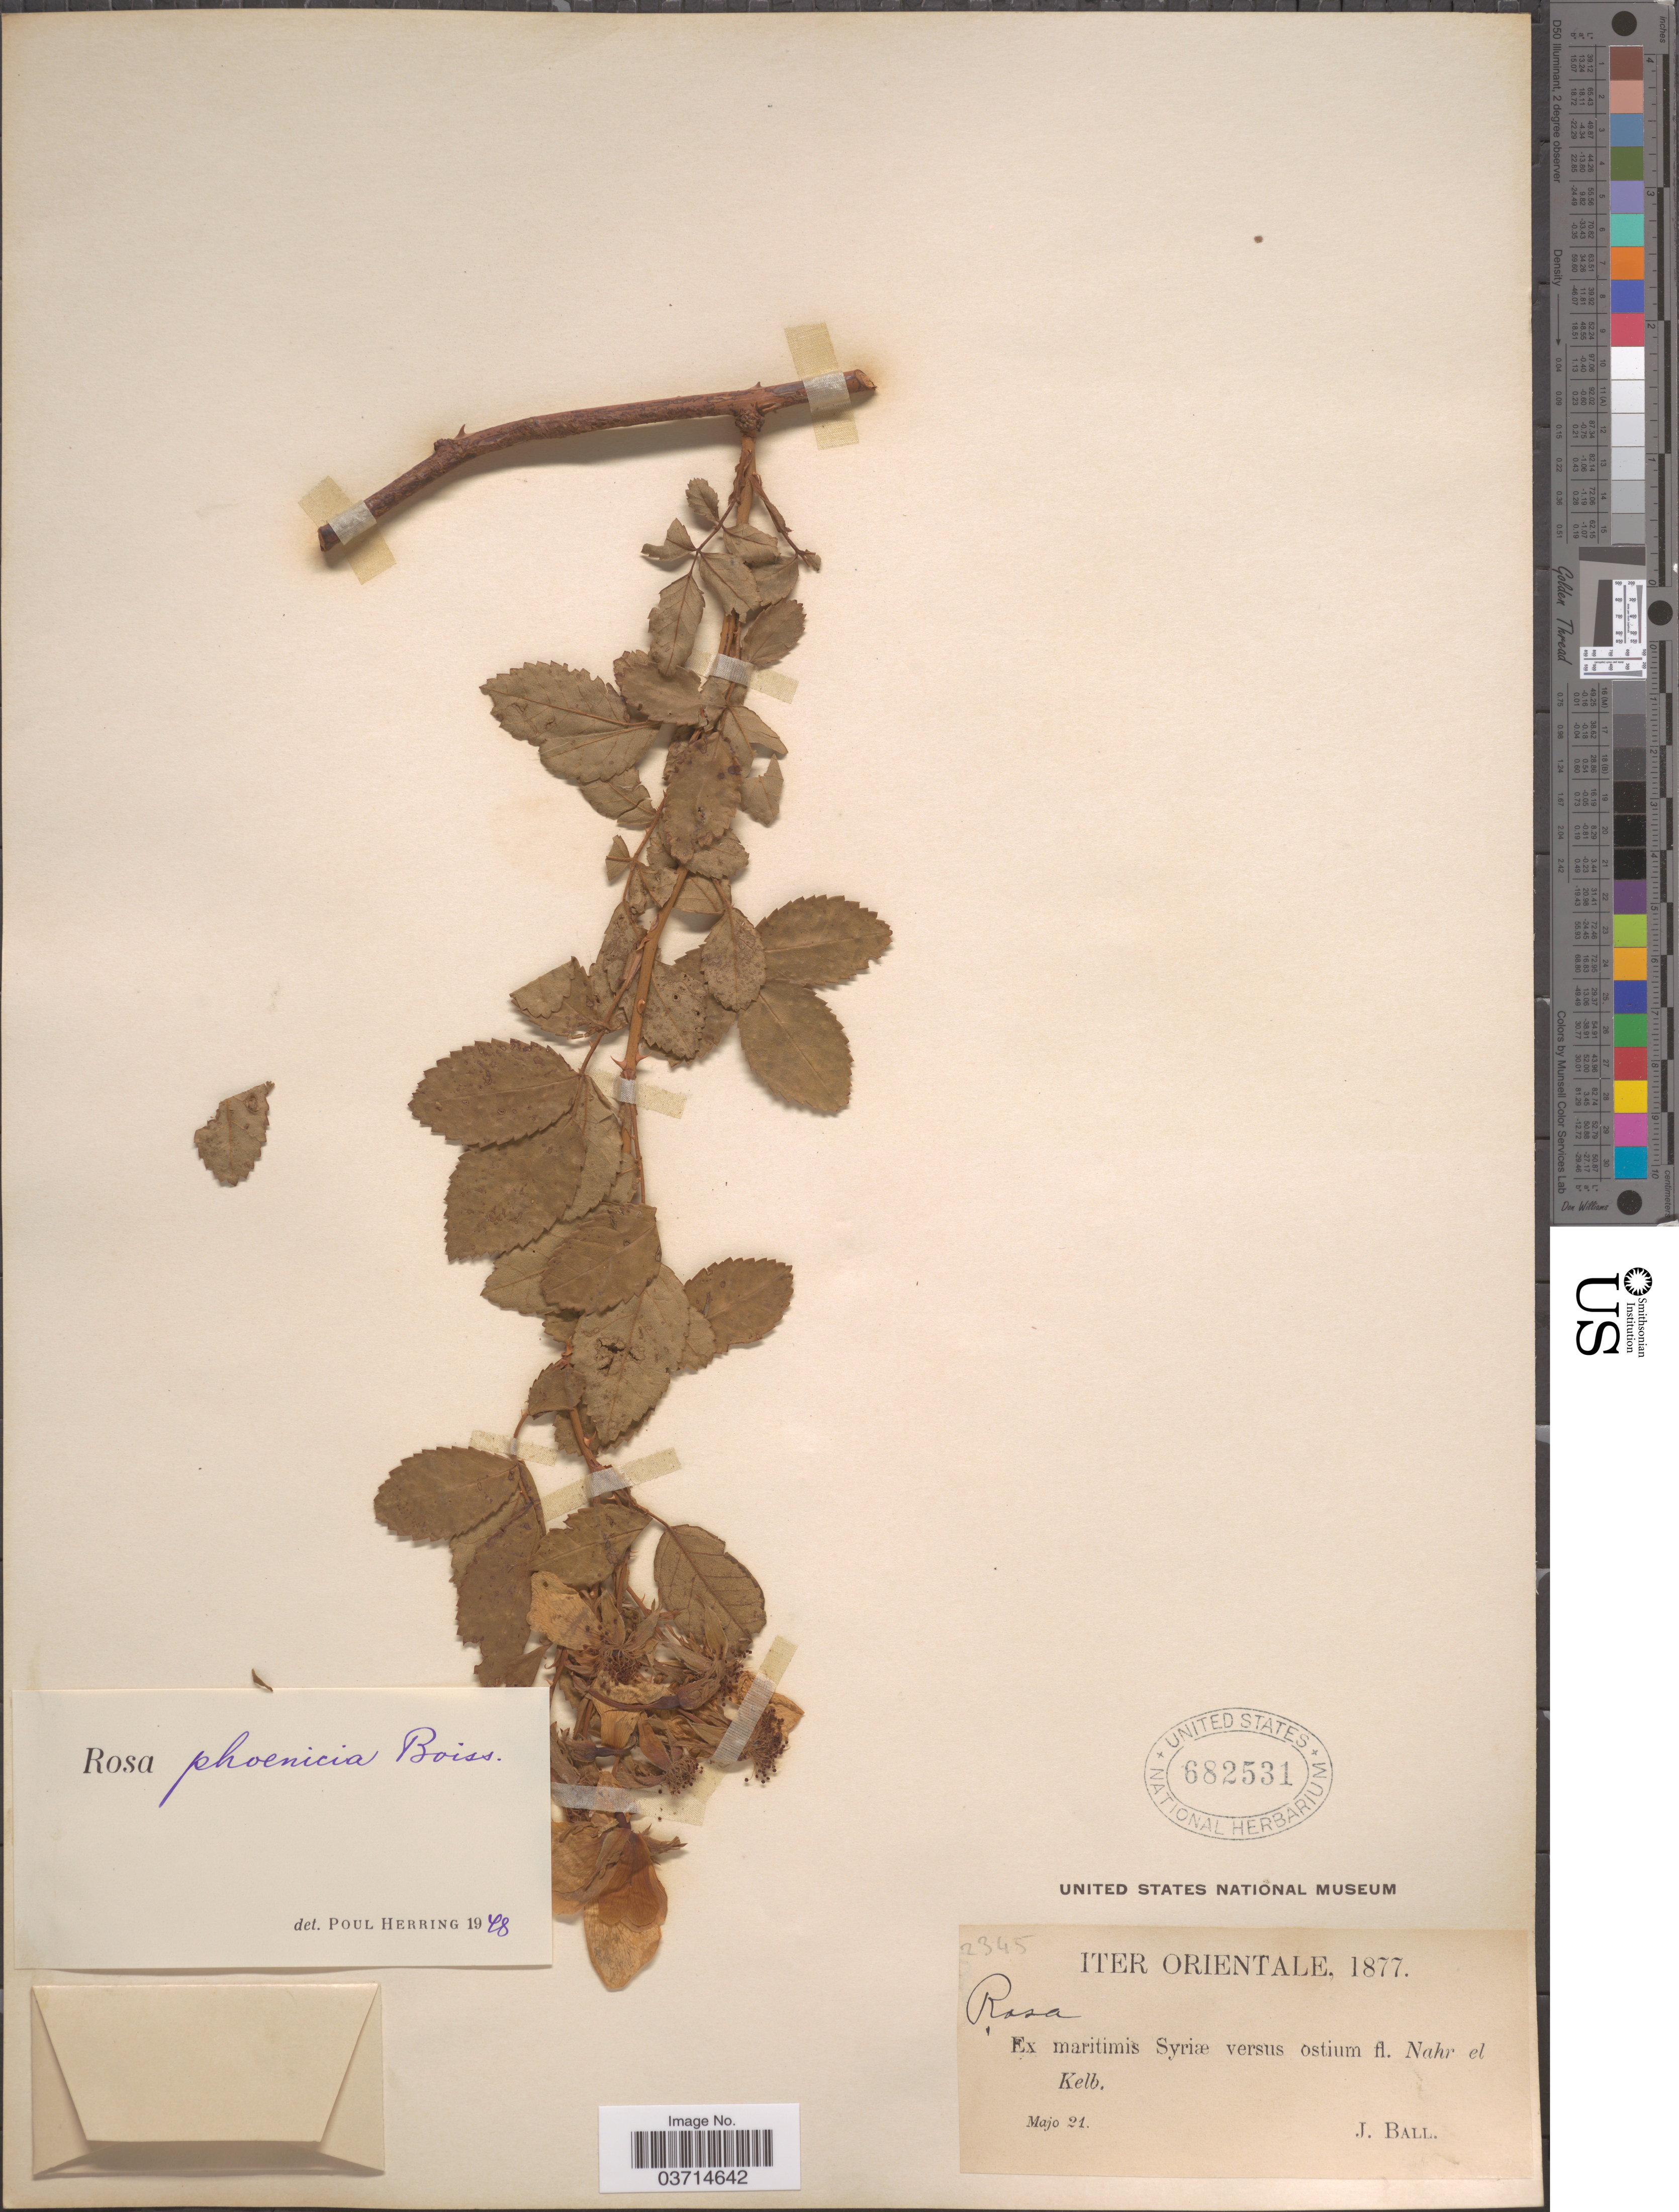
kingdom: Plantae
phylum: Tracheophyta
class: Magnoliopsida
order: Rosales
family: Rosaceae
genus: Rosa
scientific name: Rosa phoenicia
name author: Boiss.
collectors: J. Ball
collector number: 2345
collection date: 1877-05-21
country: Syria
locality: Iter Orientale. Ex maritimis Syriæ versus ostium fl. Nahr el Kelb.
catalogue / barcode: US 682531